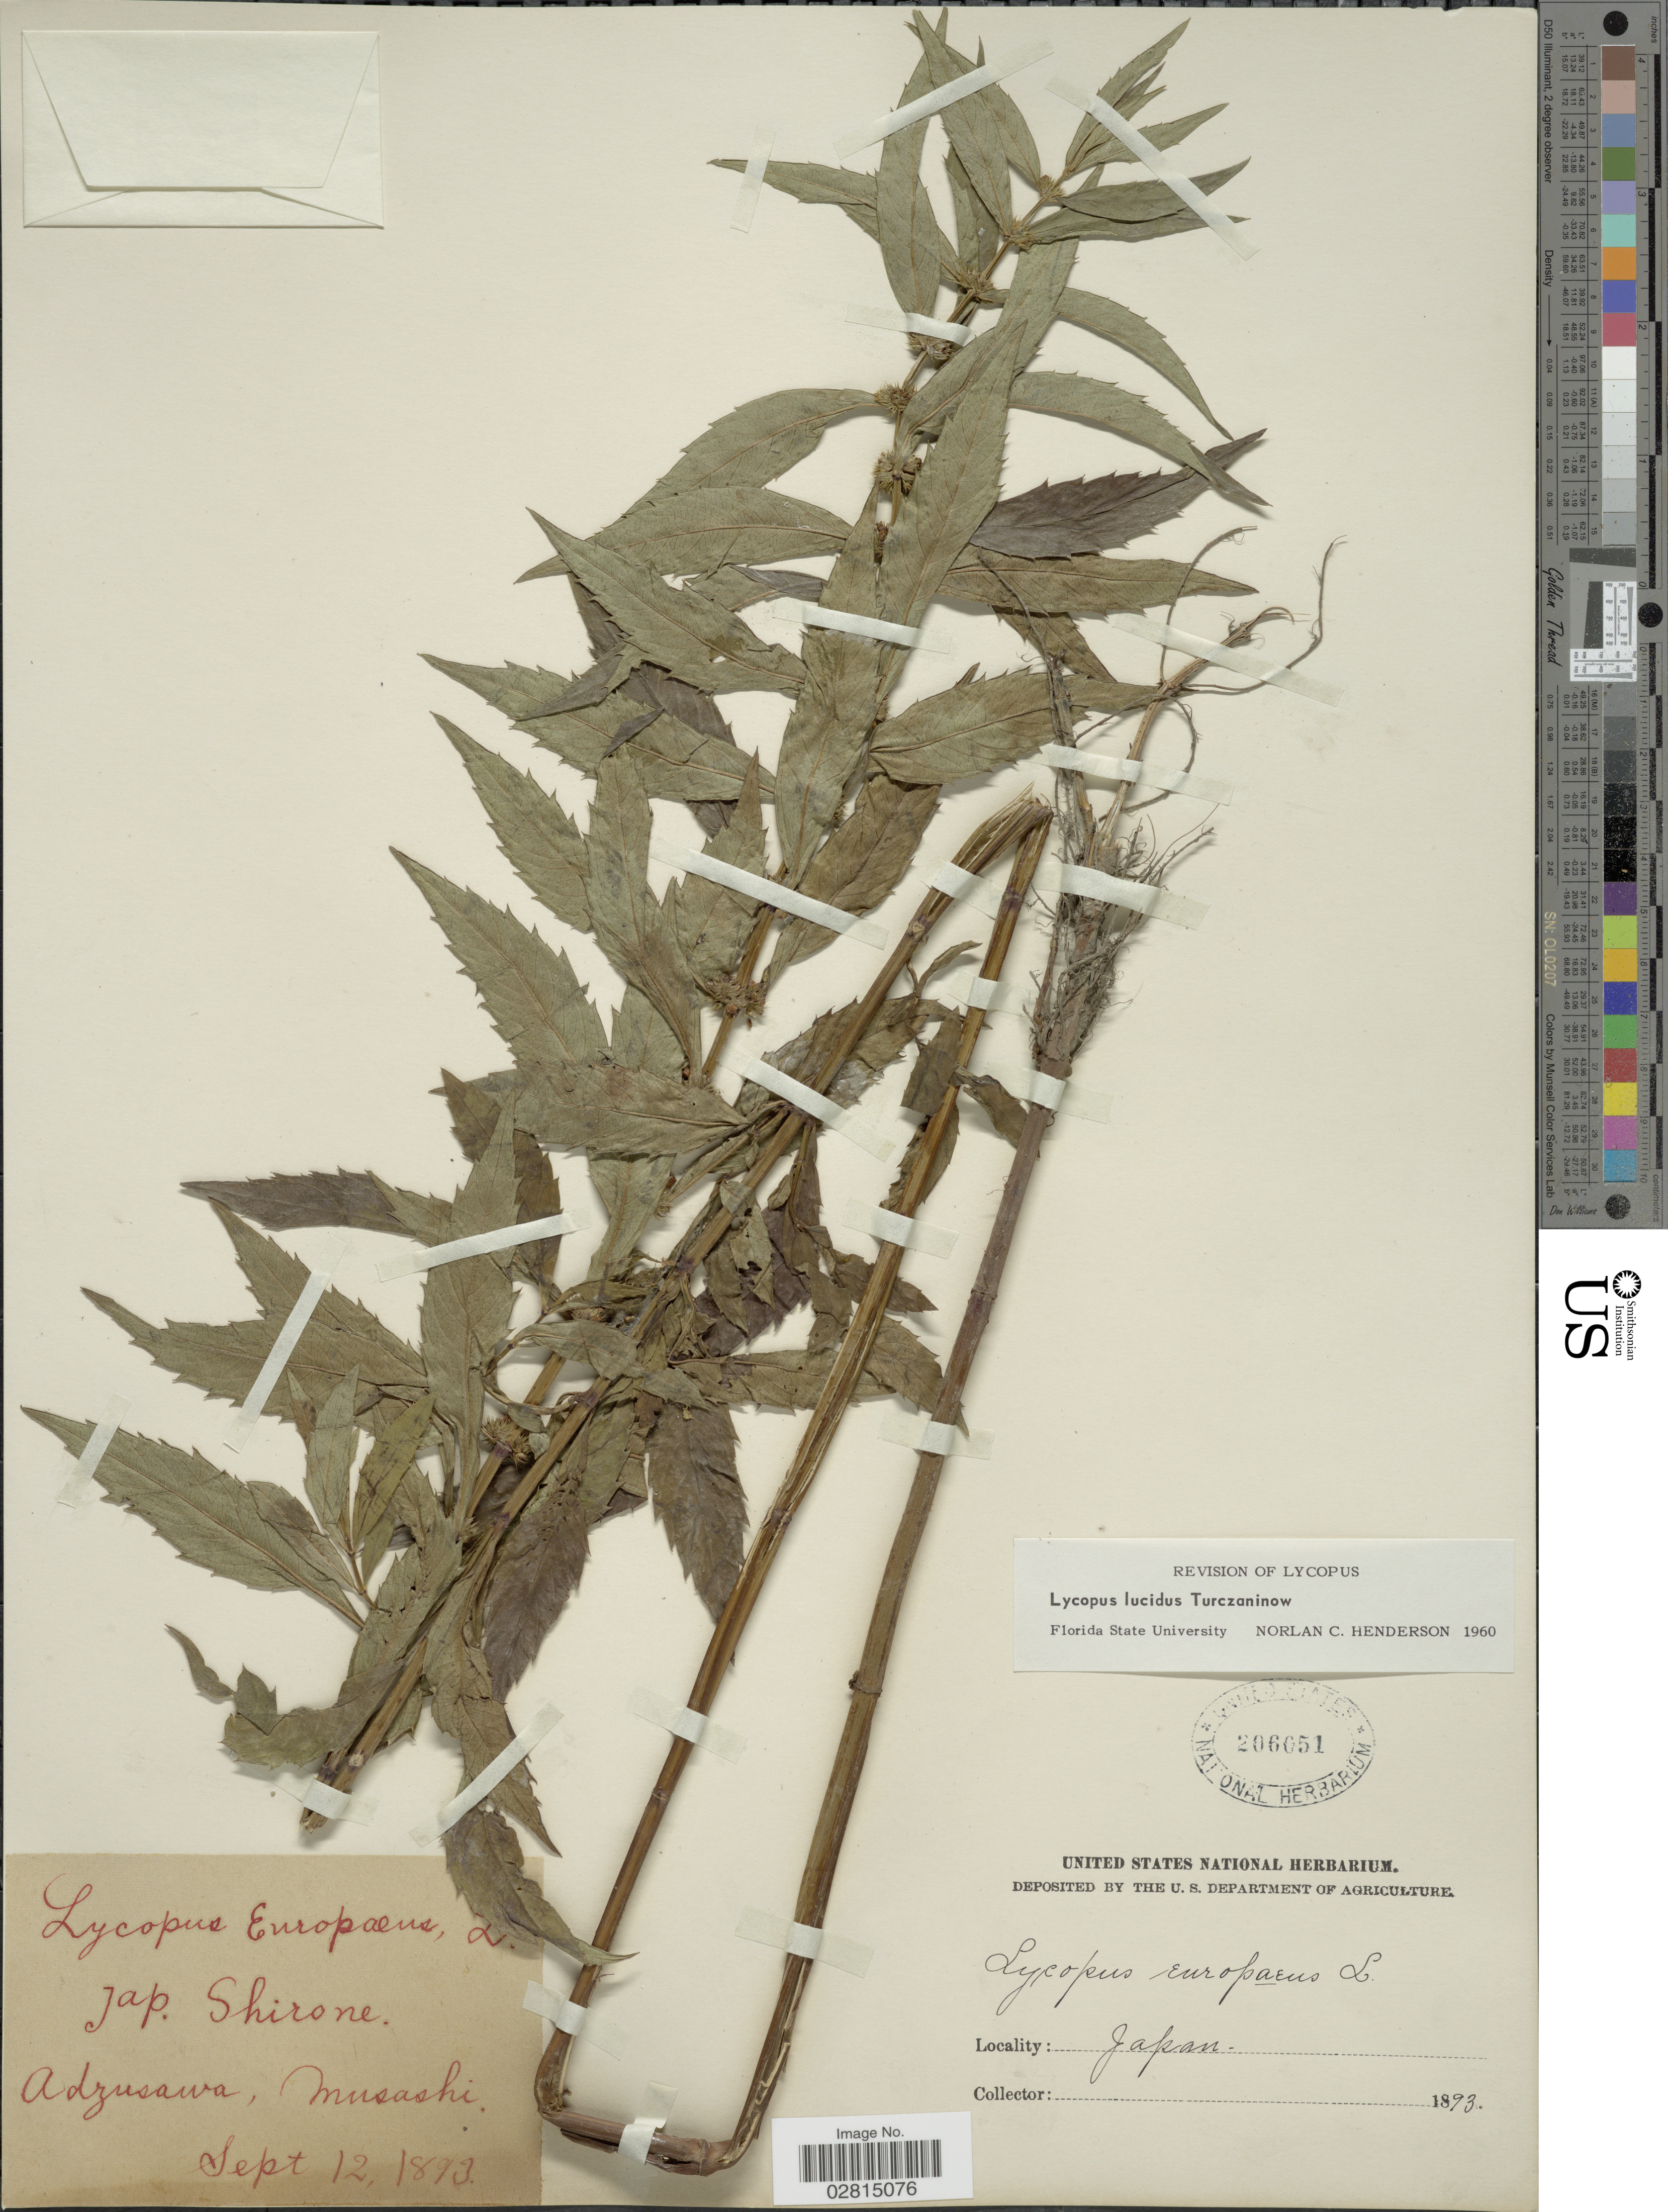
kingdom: Plantae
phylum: Tracheophyta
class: Magnoliopsida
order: Lamiales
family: Lamiaceae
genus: Lycopus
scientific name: Lycopus lucidus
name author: Turcz. ex Benth.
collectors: ex herb. United States National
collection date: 1893-09-12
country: Japan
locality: Adzusawa, Musashi.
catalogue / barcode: US 206051